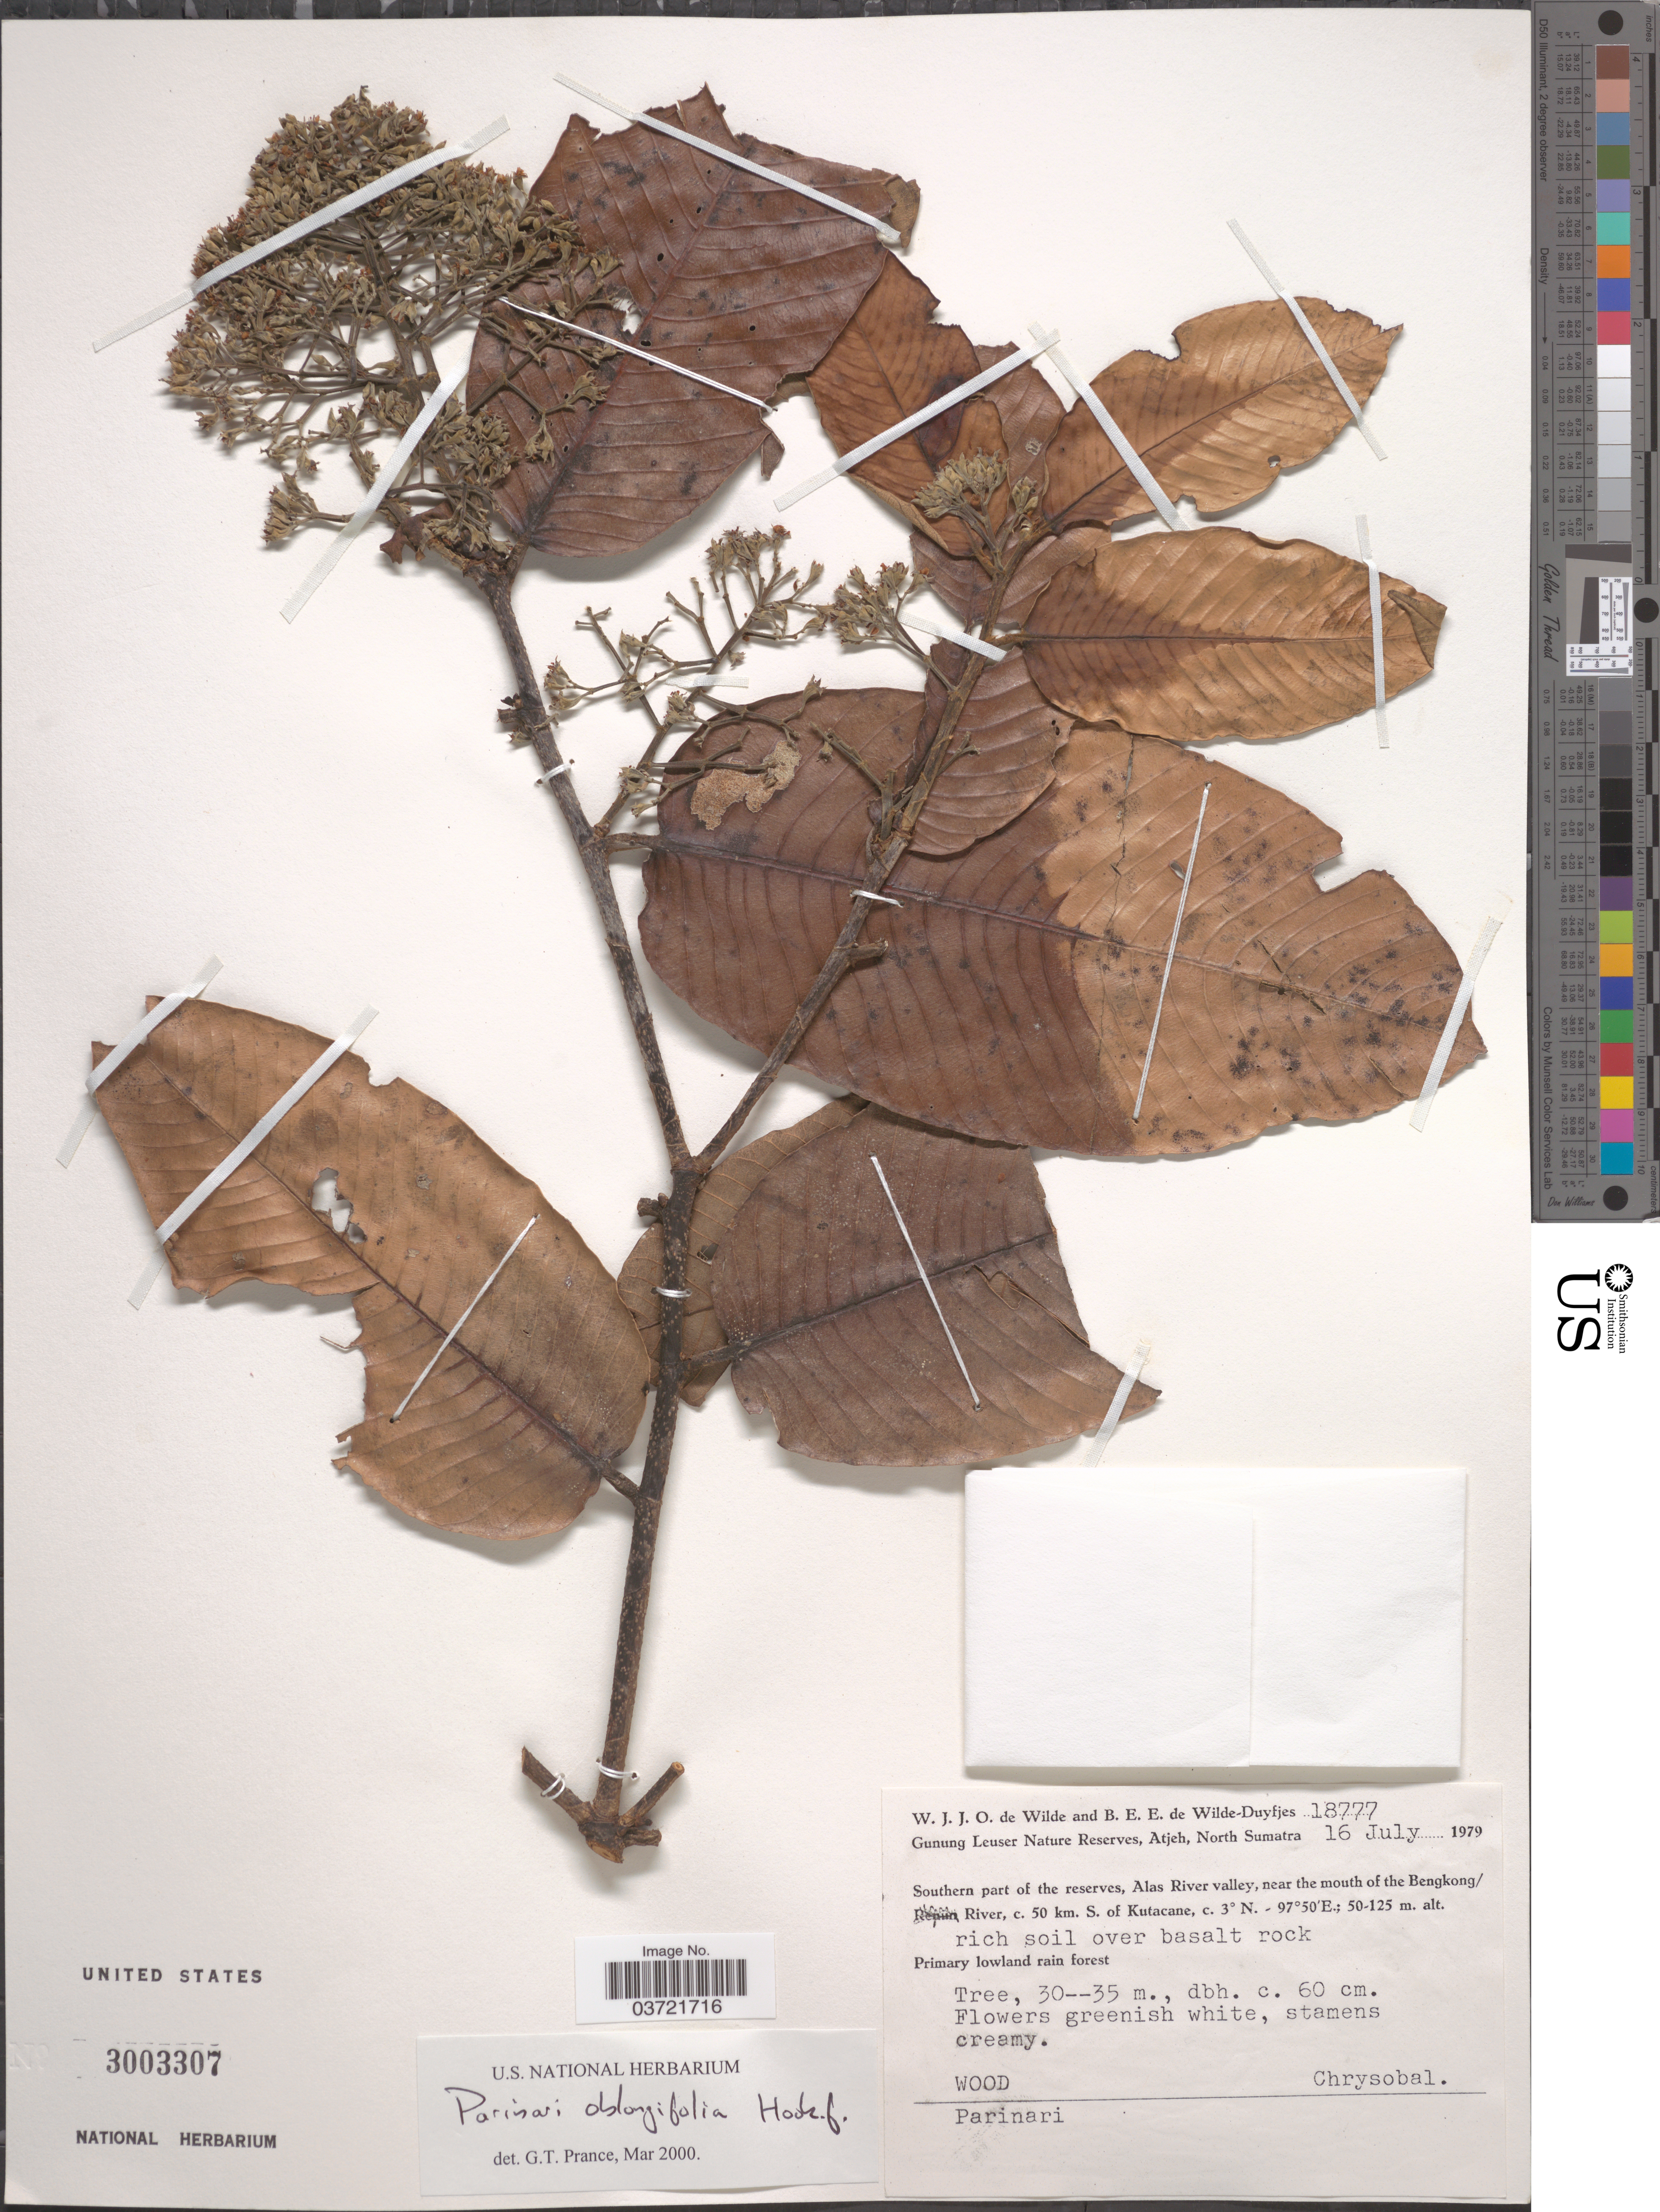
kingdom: Plantae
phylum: Tracheophyta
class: Magnoliopsida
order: Malpighiales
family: Chrysobalanaceae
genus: Parinari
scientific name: Parinari oblongifolia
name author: Hook. f.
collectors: W. J. de Wilde & B. E. de Wilde-Duyfjes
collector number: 18777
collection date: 1979-07-16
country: Indonesia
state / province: Sumatra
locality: Gunung Leuser Nature Reserves, Atjeh, North Sumatra. Southern part of the reserves, Alas River valley, near the mouth of the Bengkong/River, c. 50 km. S. of Kutacane.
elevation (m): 50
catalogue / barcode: US 3003307